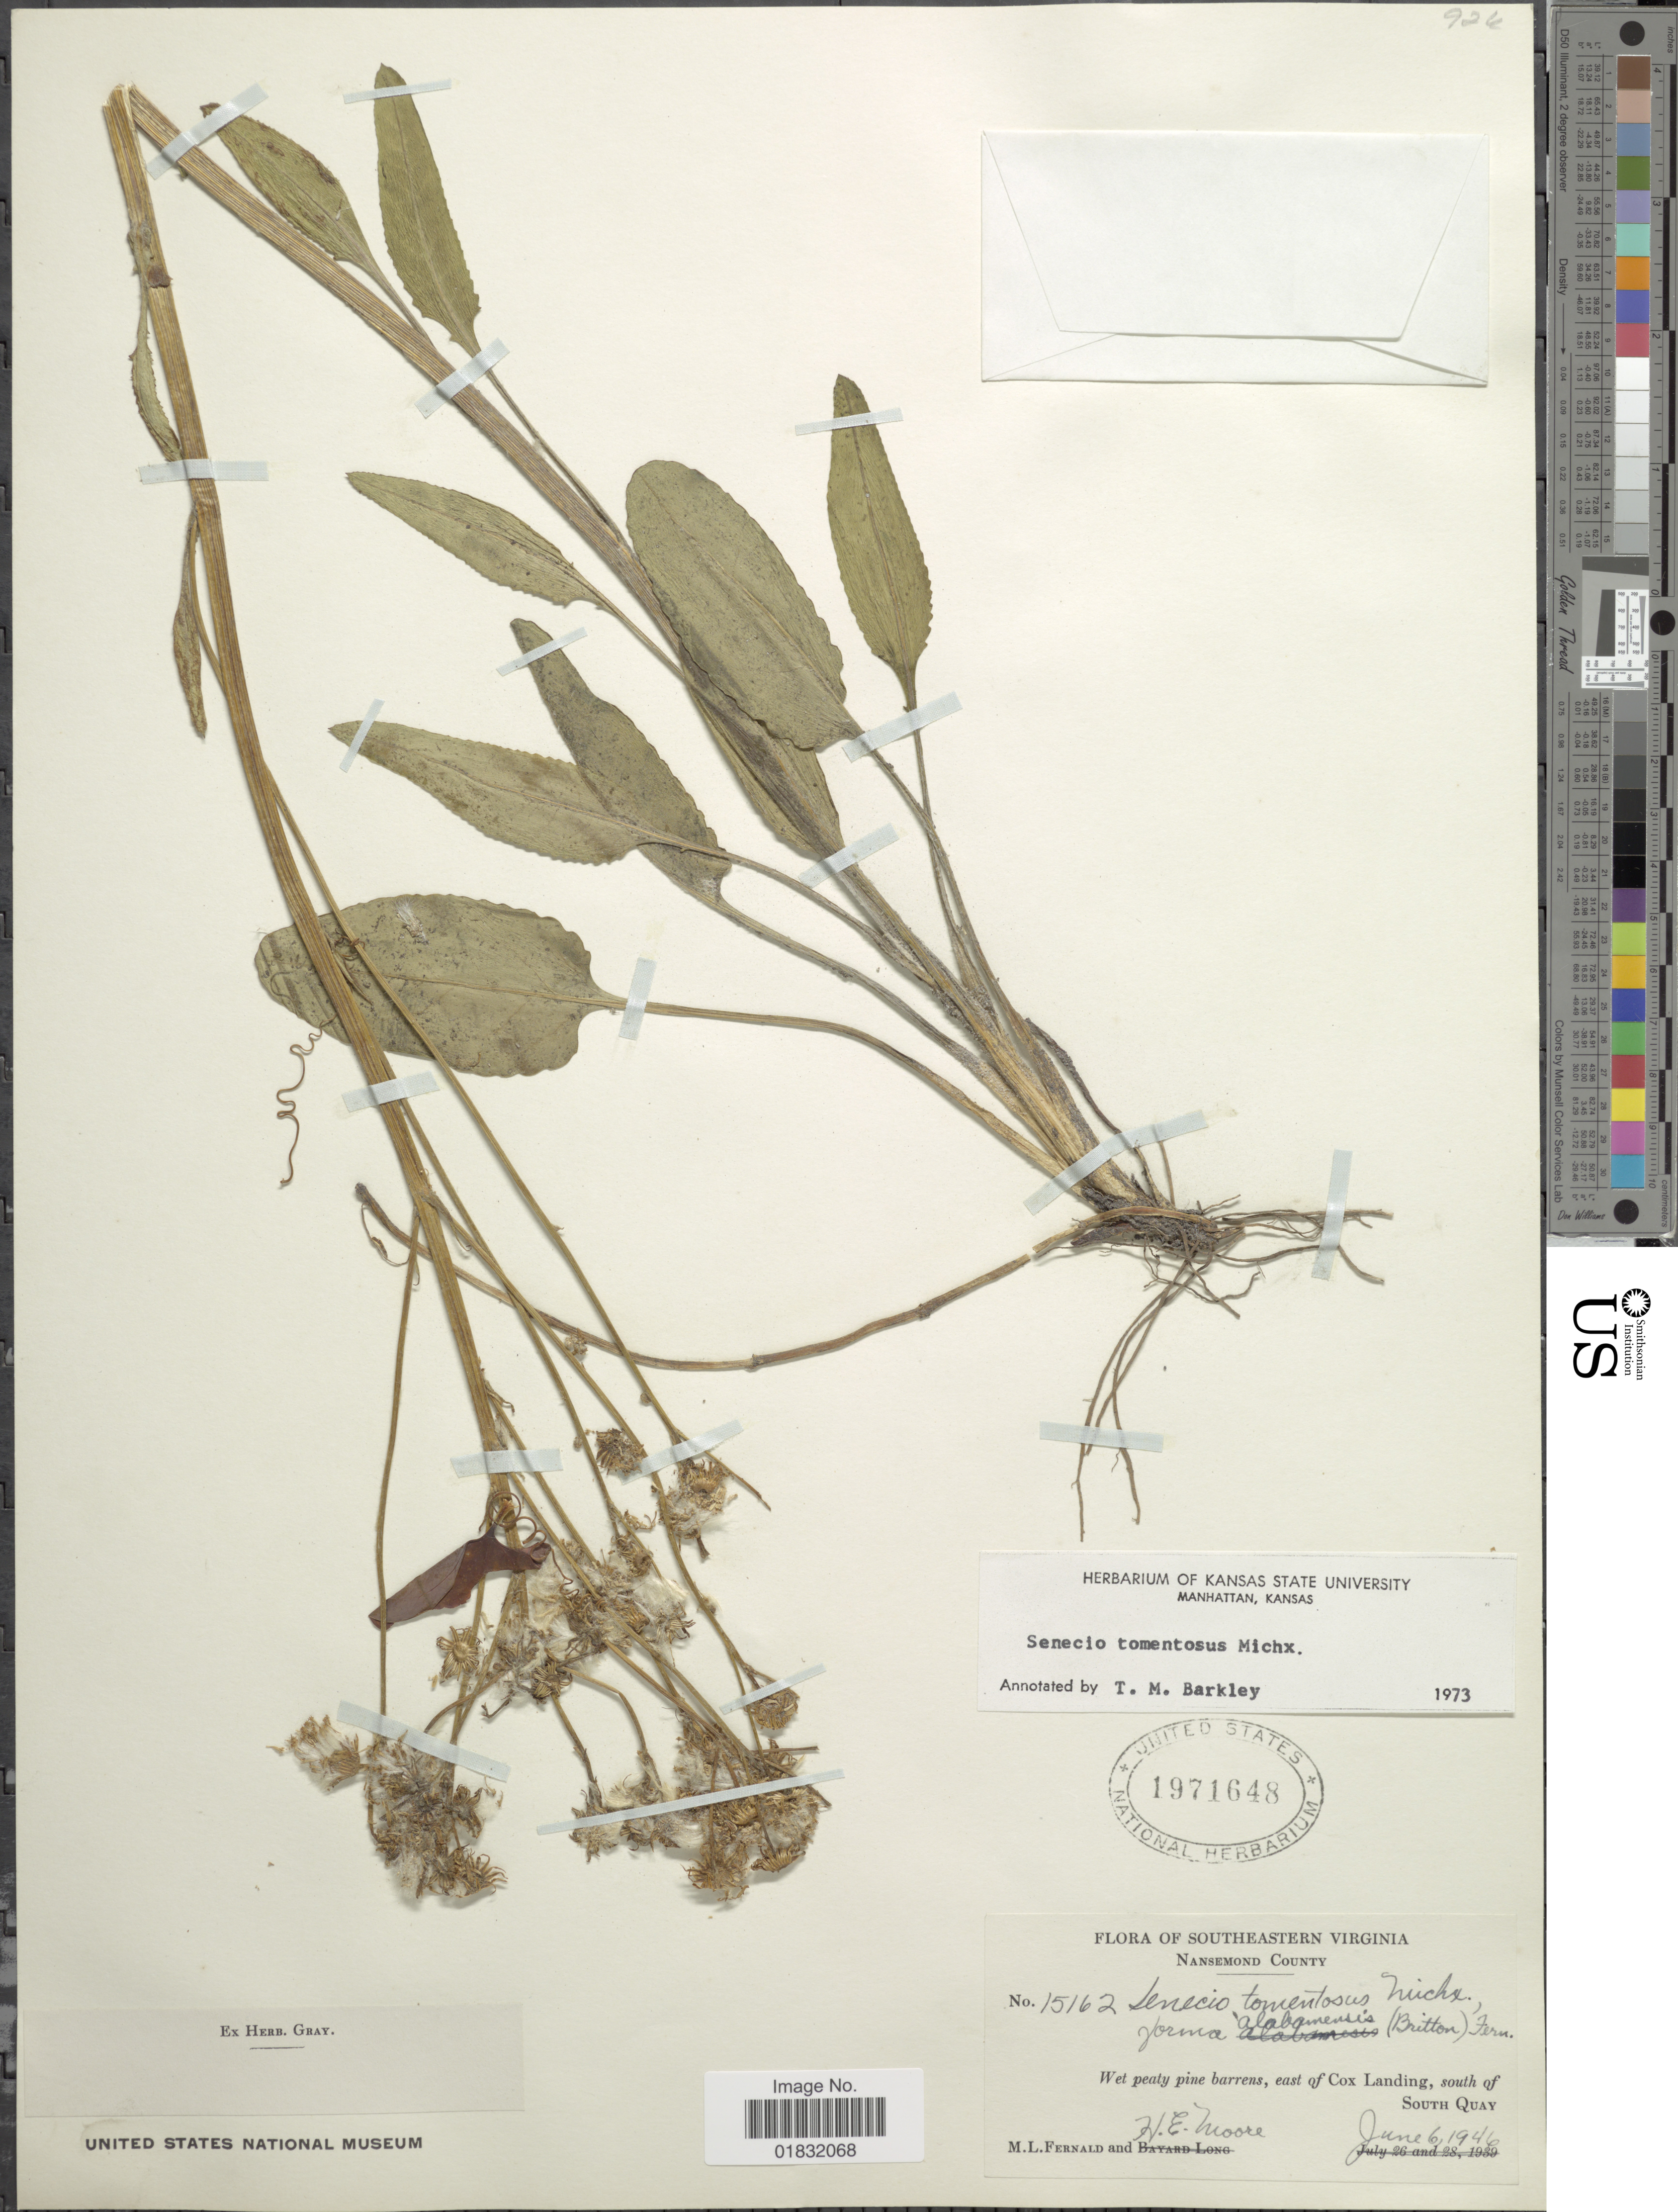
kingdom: Plantae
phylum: Tracheophyta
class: Magnoliopsida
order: Asterales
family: Asteraceae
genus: Packera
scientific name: Packera dubia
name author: (Spreng.) Trock & Mabb.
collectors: M. L. Fernald & H. Moore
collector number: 15162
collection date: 1946-06-06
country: United States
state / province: Virginia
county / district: City of Suffolk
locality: Southeastern Virginia, nansemond County, Wet peaty pine barrens, east of Cox Landing, south of South Quay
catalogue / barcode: US 1971648